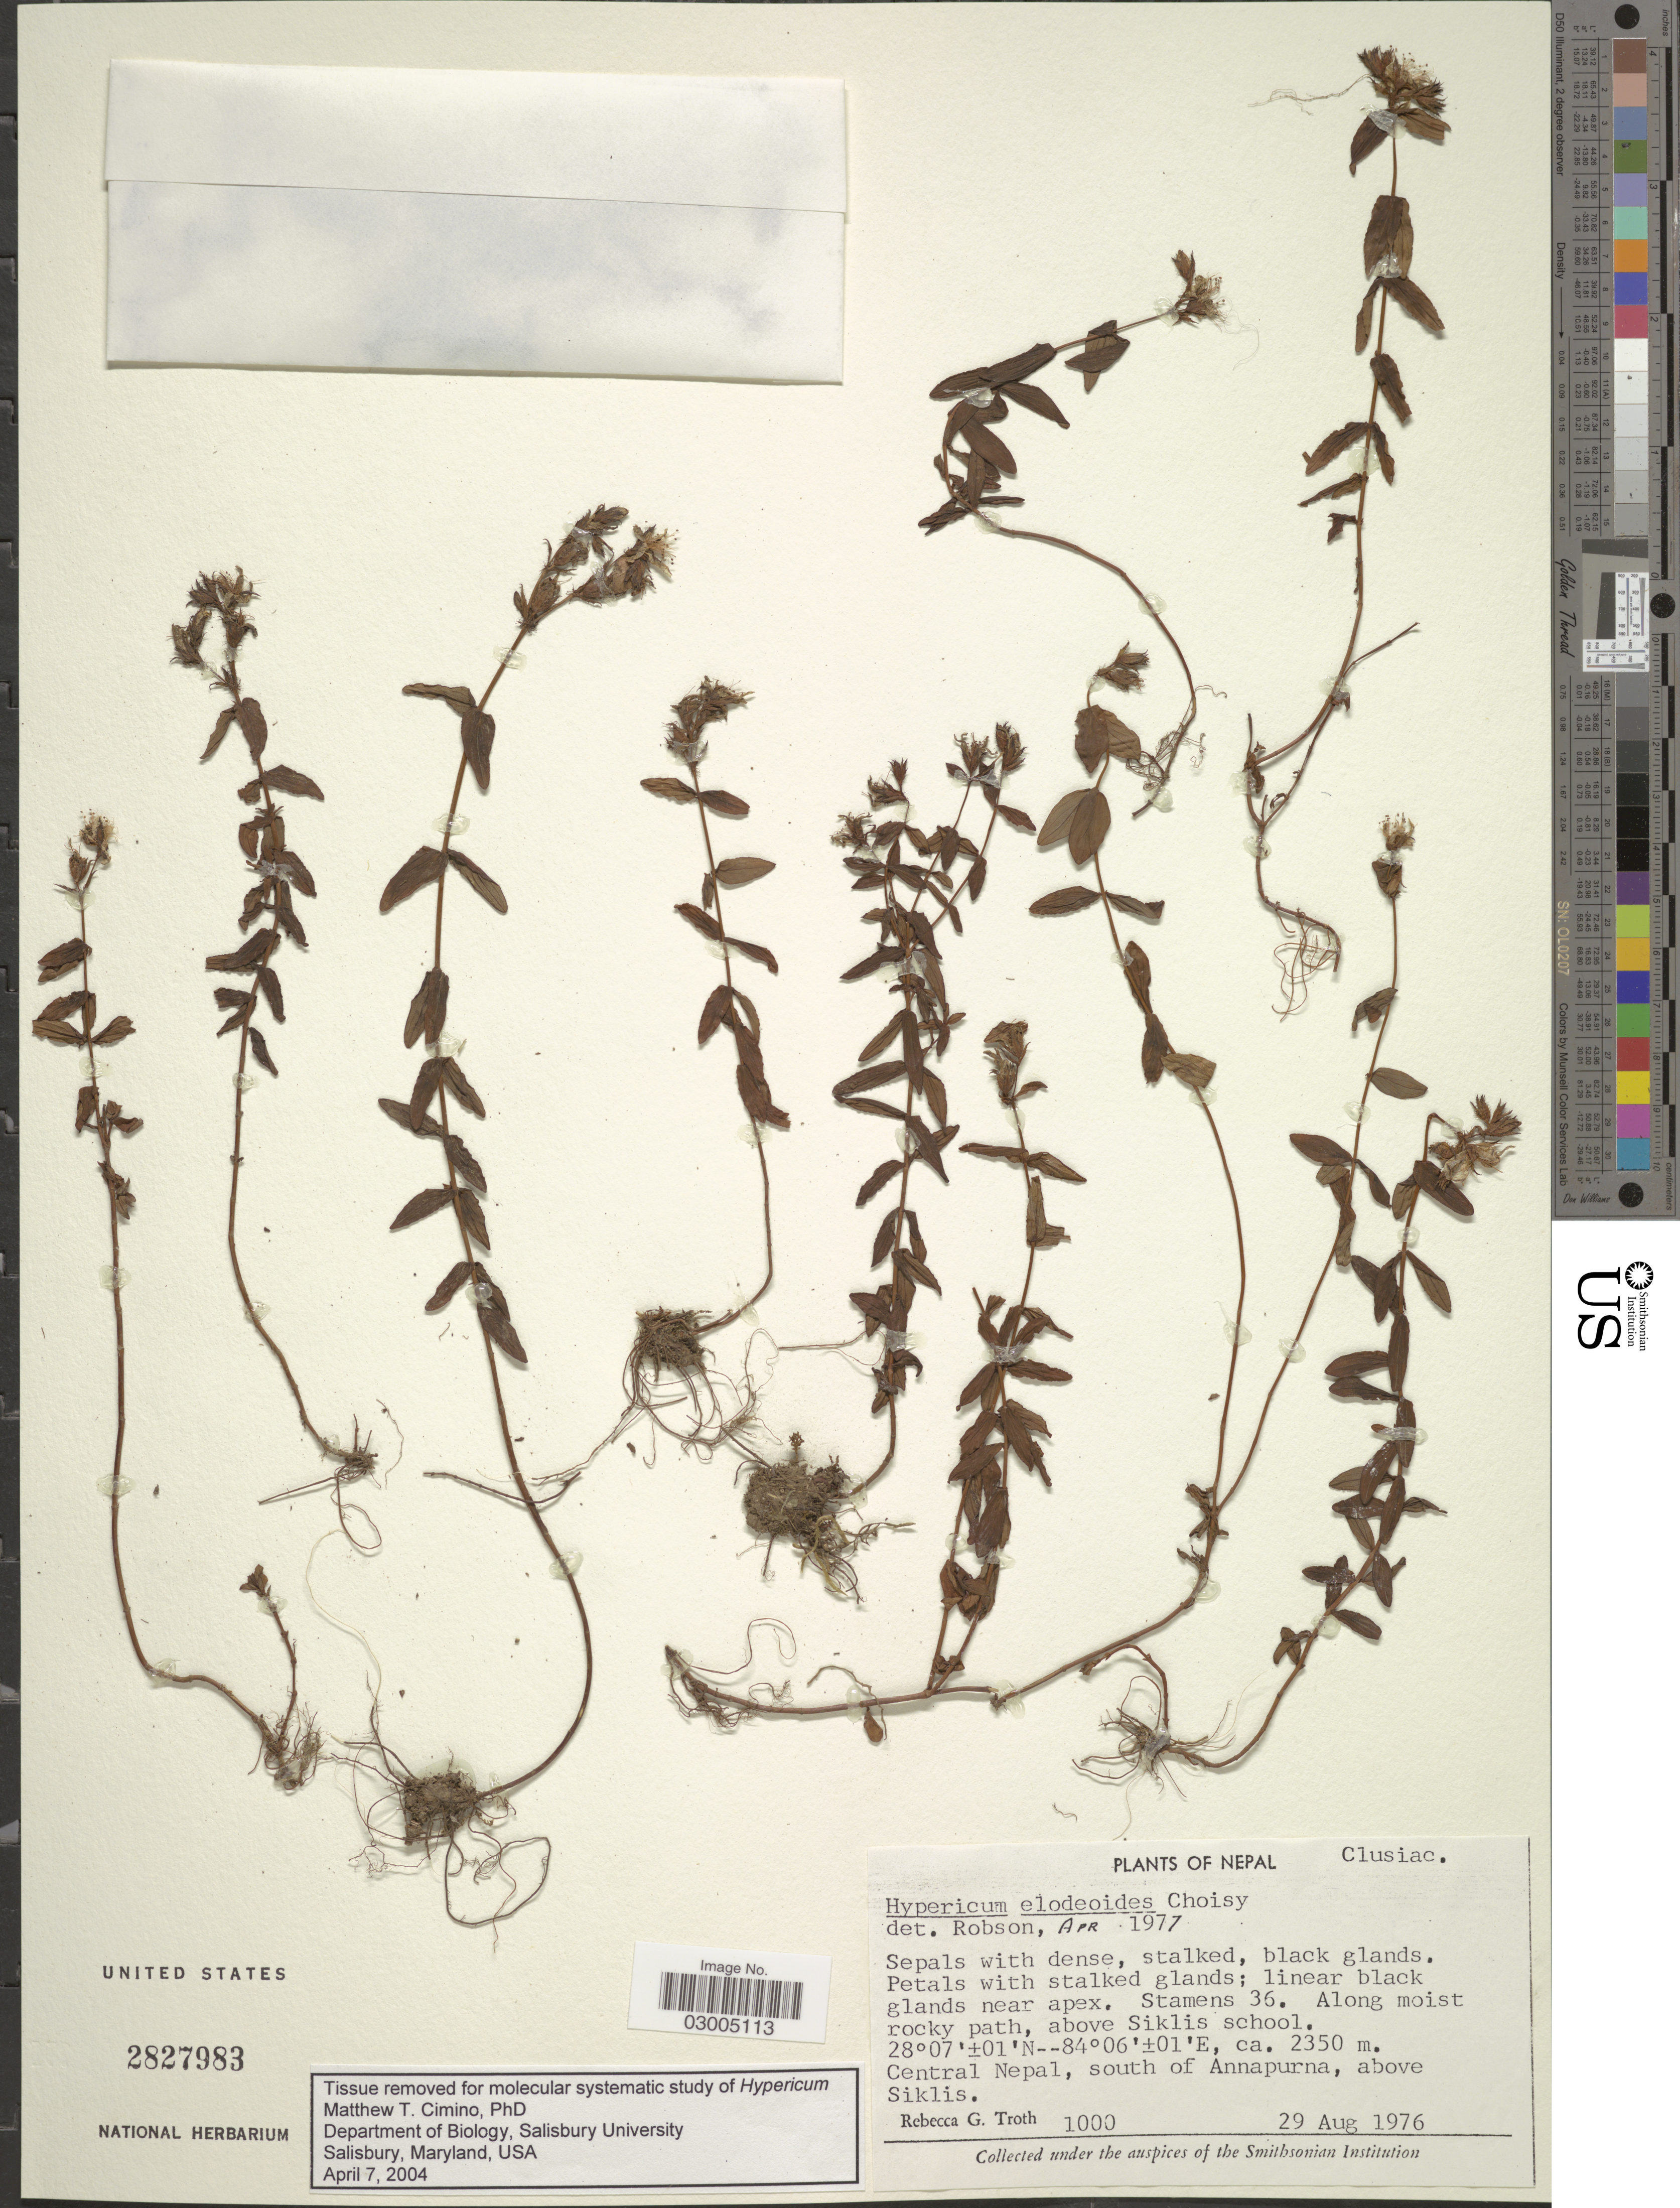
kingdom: Plantae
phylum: Tracheophyta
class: Magnoliopsida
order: Malpighiales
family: Hypericaceae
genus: Hypericum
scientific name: Hypericum elodeoides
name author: Choisy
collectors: R. Troth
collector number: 1000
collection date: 1976-08-29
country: Nepal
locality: Stamens 36. Along moist rocky path, above Siklis school. Central Nepal, south of Annapurna, above Siklis.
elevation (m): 2350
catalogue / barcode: US 2827983